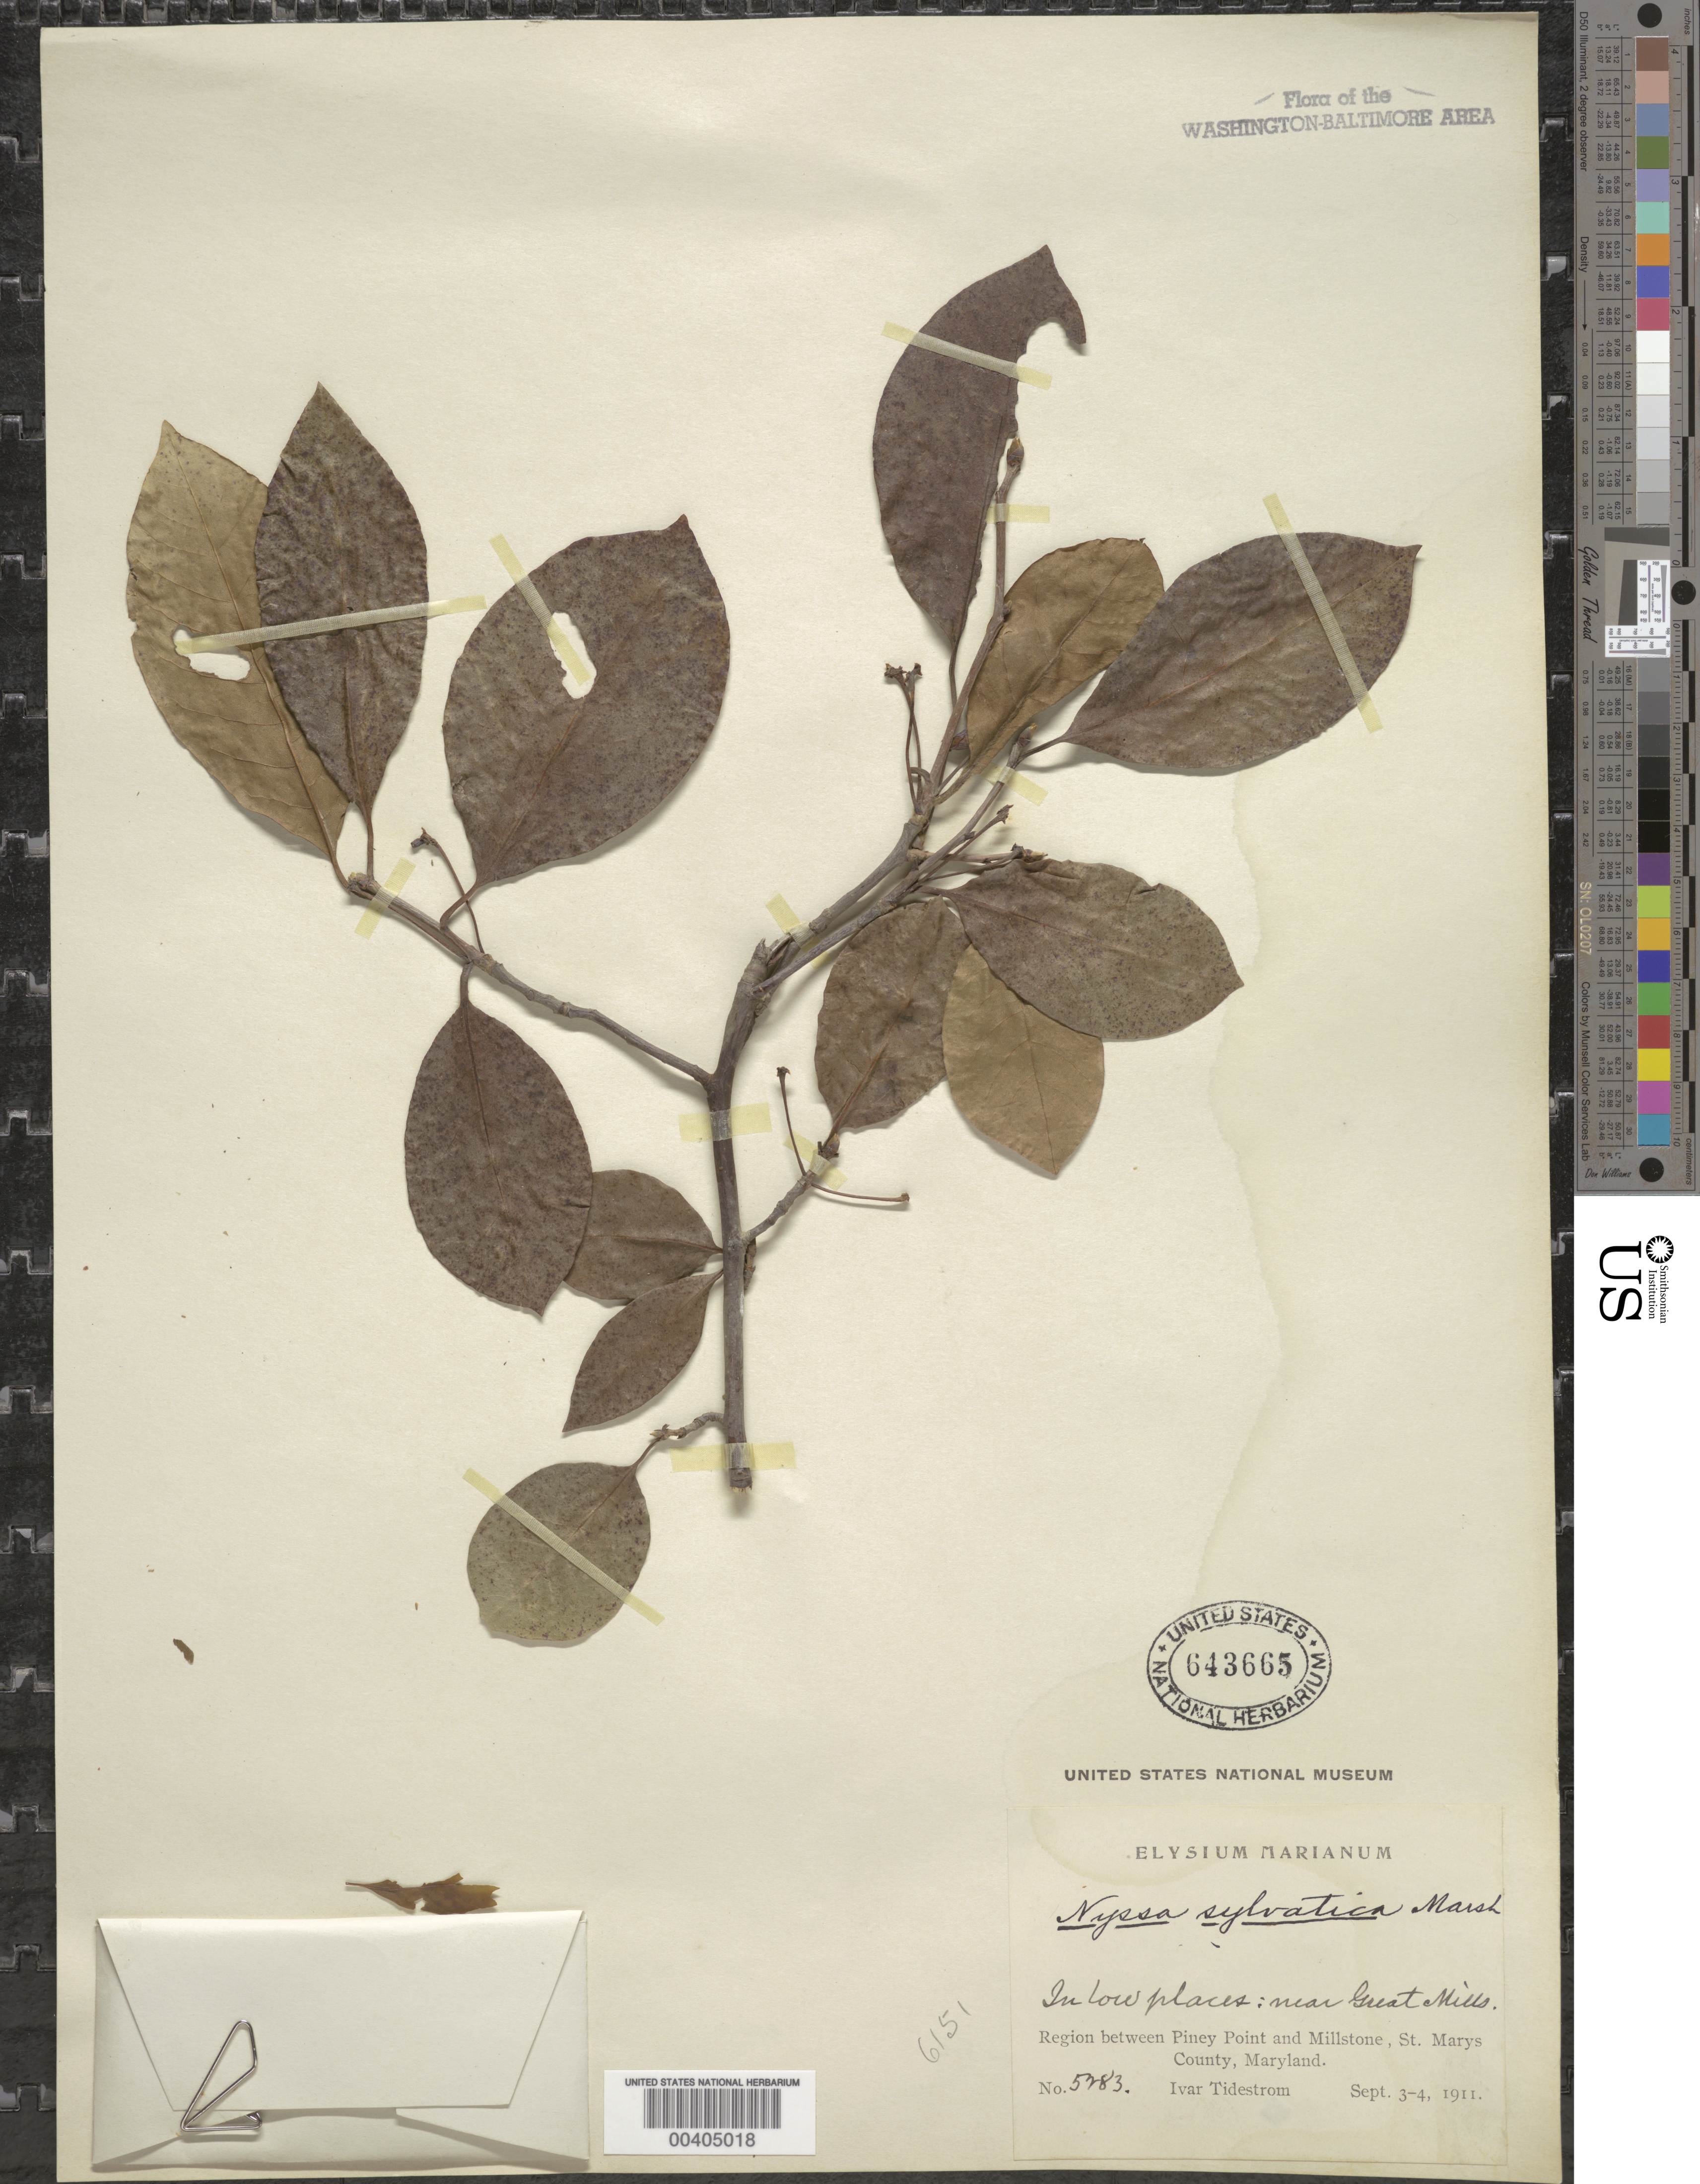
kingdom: Plantae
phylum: Tracheophyta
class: Magnoliopsida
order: Cornales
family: Nyssaceae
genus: Nyssa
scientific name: Nyssa sylvatica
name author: Marshall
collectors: I. F. Tidestrom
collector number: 5283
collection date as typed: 03 Sep 1911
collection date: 1911-09-03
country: United States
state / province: Maryland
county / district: St. Mary's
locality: Near Great Mills, region between Piney Point and Millstone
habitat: In low places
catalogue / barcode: US 643665